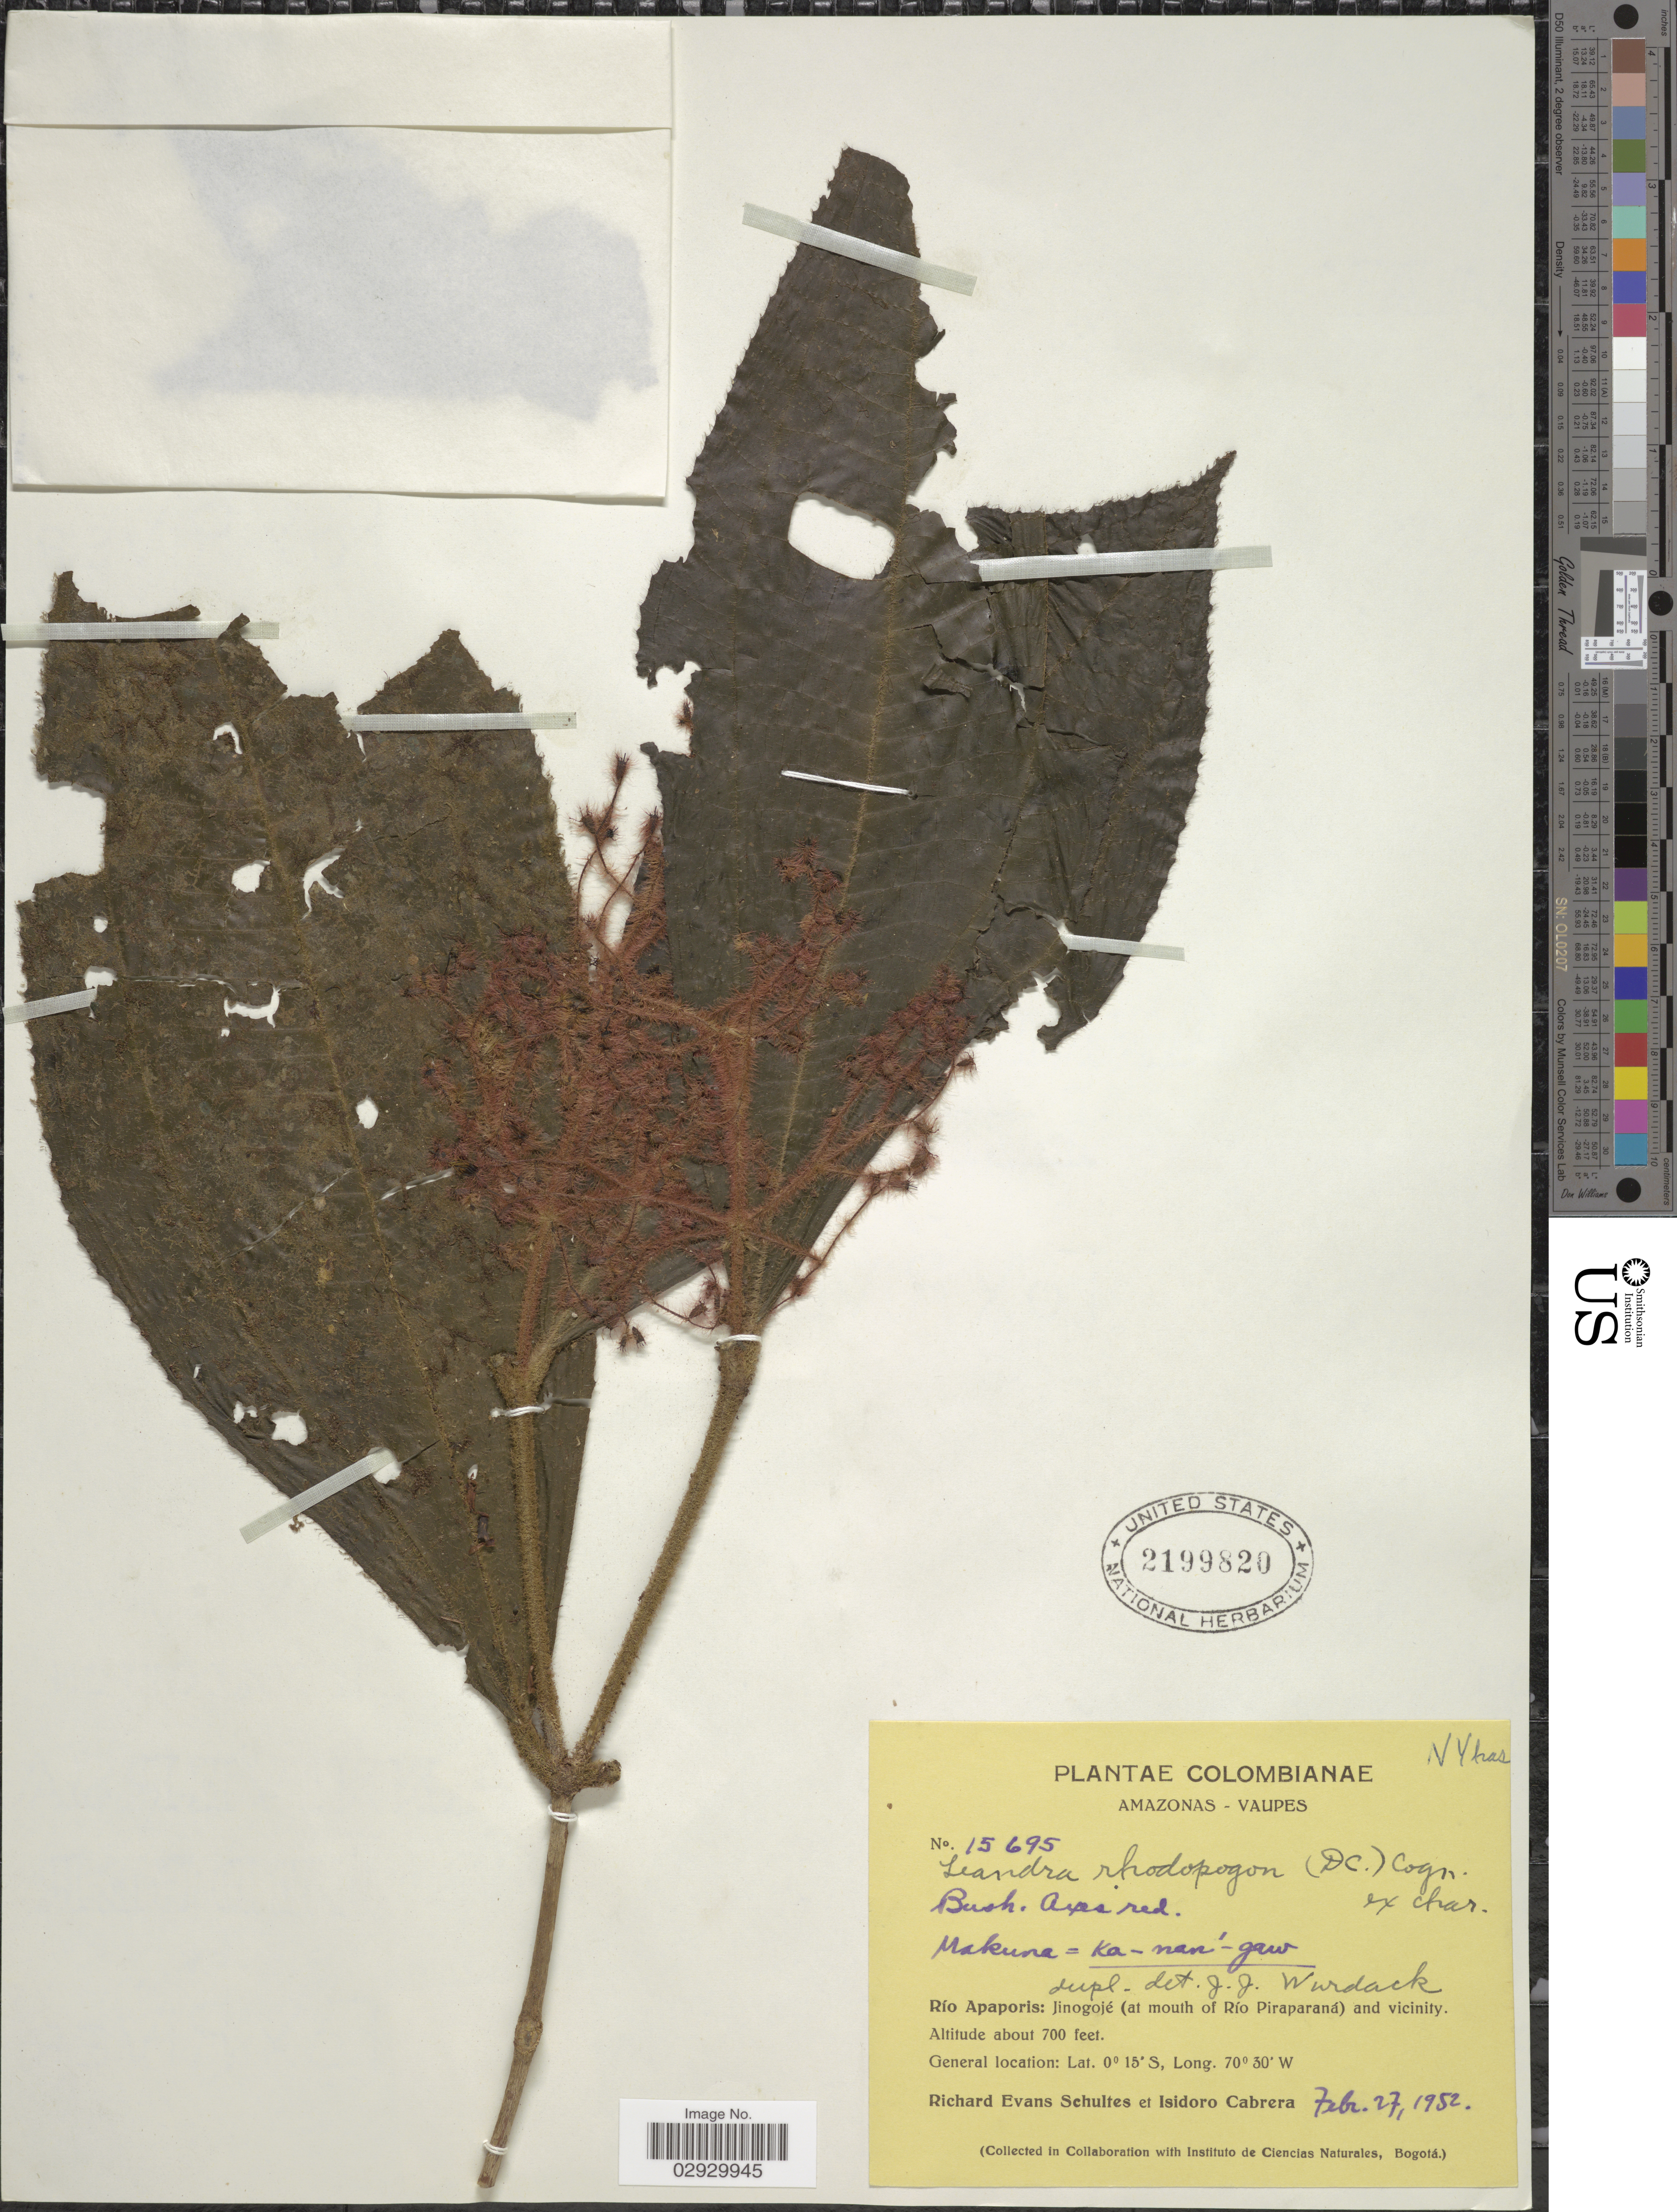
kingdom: Plantae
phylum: Tracheophyta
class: Magnoliopsida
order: Myrtales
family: Melastomataceae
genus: Leandra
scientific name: Leandra rhodopogon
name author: (DC.) Cogn.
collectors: R. E. Schultes & I. Cabrera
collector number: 15695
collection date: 1952-02-27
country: Colombia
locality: Amazonas - Vaupes, Río Apaporis: Jinogojé (at mouth of Río Piraparaná) and vicinity.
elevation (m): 213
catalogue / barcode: US 2199820